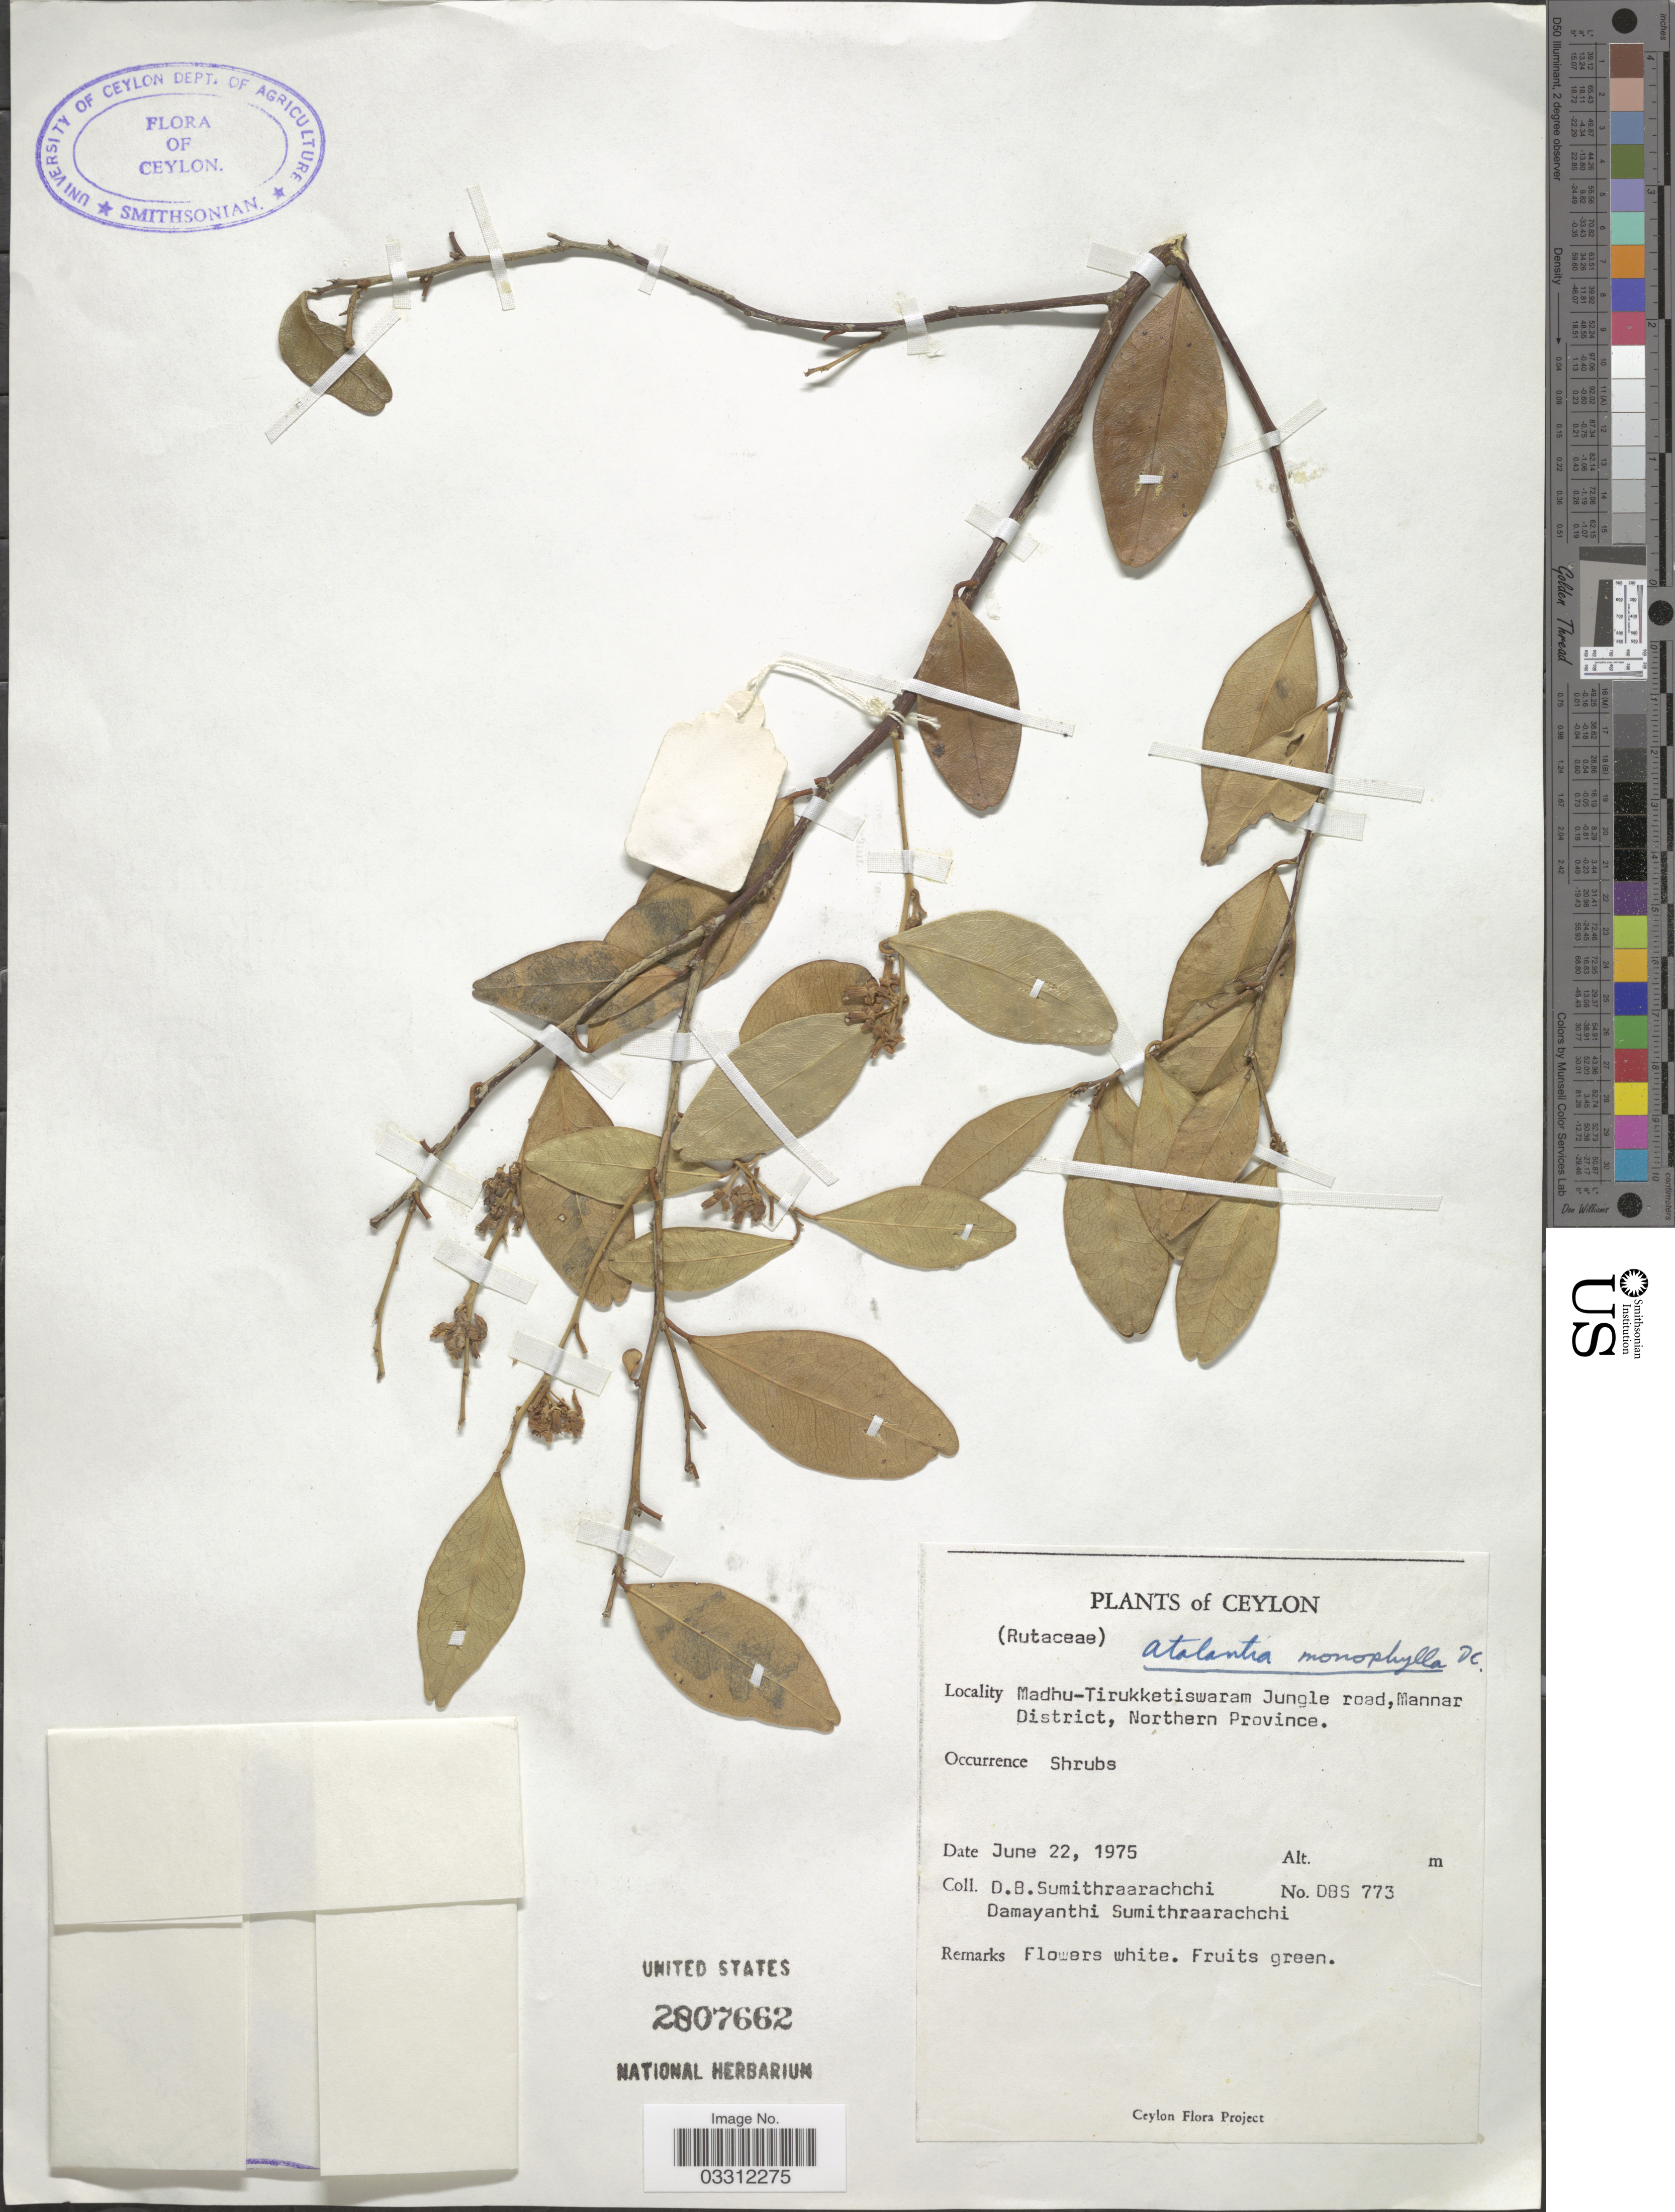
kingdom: Plantae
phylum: Tracheophyta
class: Magnoliopsida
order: Sapindales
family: Rutaceae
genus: Atalantia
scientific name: Atalantia monophylla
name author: (L.) DC.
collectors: D. B. Sumithraarachchi & D. Sumithraarachchi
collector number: DBS773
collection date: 1975-06-22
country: Sri Lanka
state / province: Northern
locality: Ceylon, Madhu-Tirukketiswaram Jungle road, Mannar District.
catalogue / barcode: US 2807662